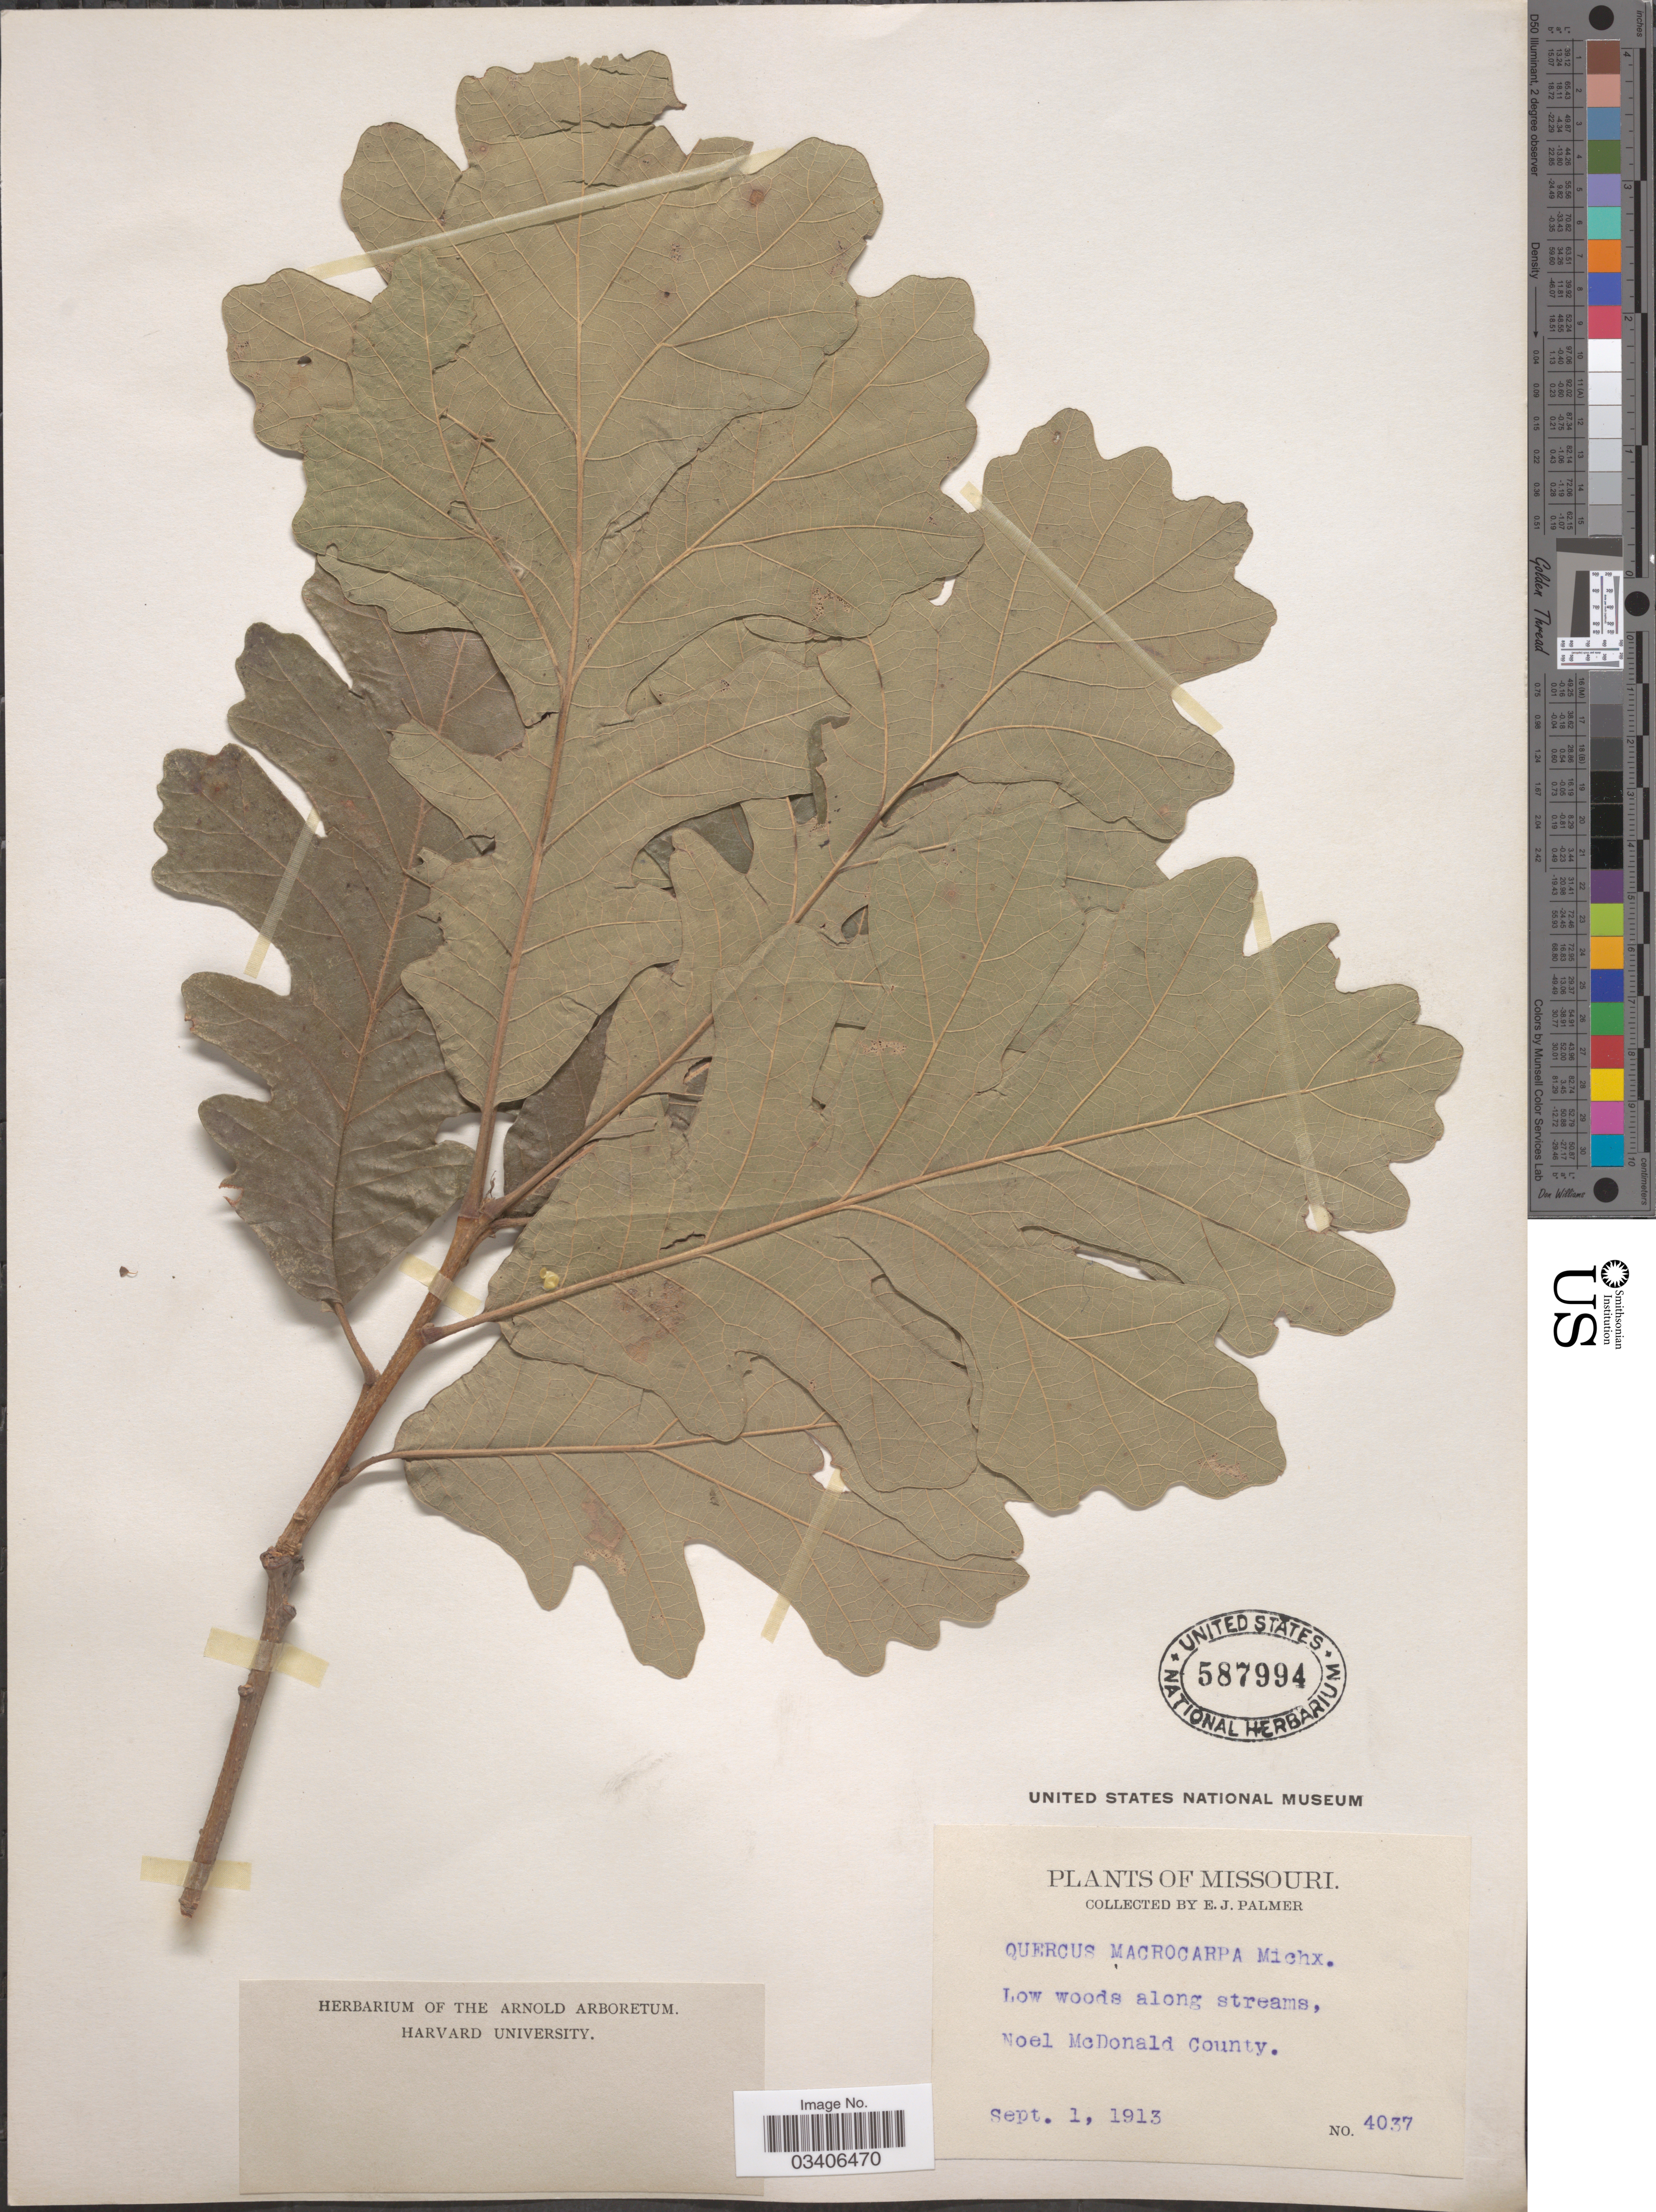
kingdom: Plantae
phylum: Tracheophyta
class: Magnoliopsida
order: Fagales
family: Fagaceae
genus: Quercus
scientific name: Quercus macrocarpa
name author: Michx.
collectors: E. J. Palmer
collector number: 4037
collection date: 1913-09-01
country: United States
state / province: Missouri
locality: Low woods along streams, Noel McDonald County.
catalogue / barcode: US 587994